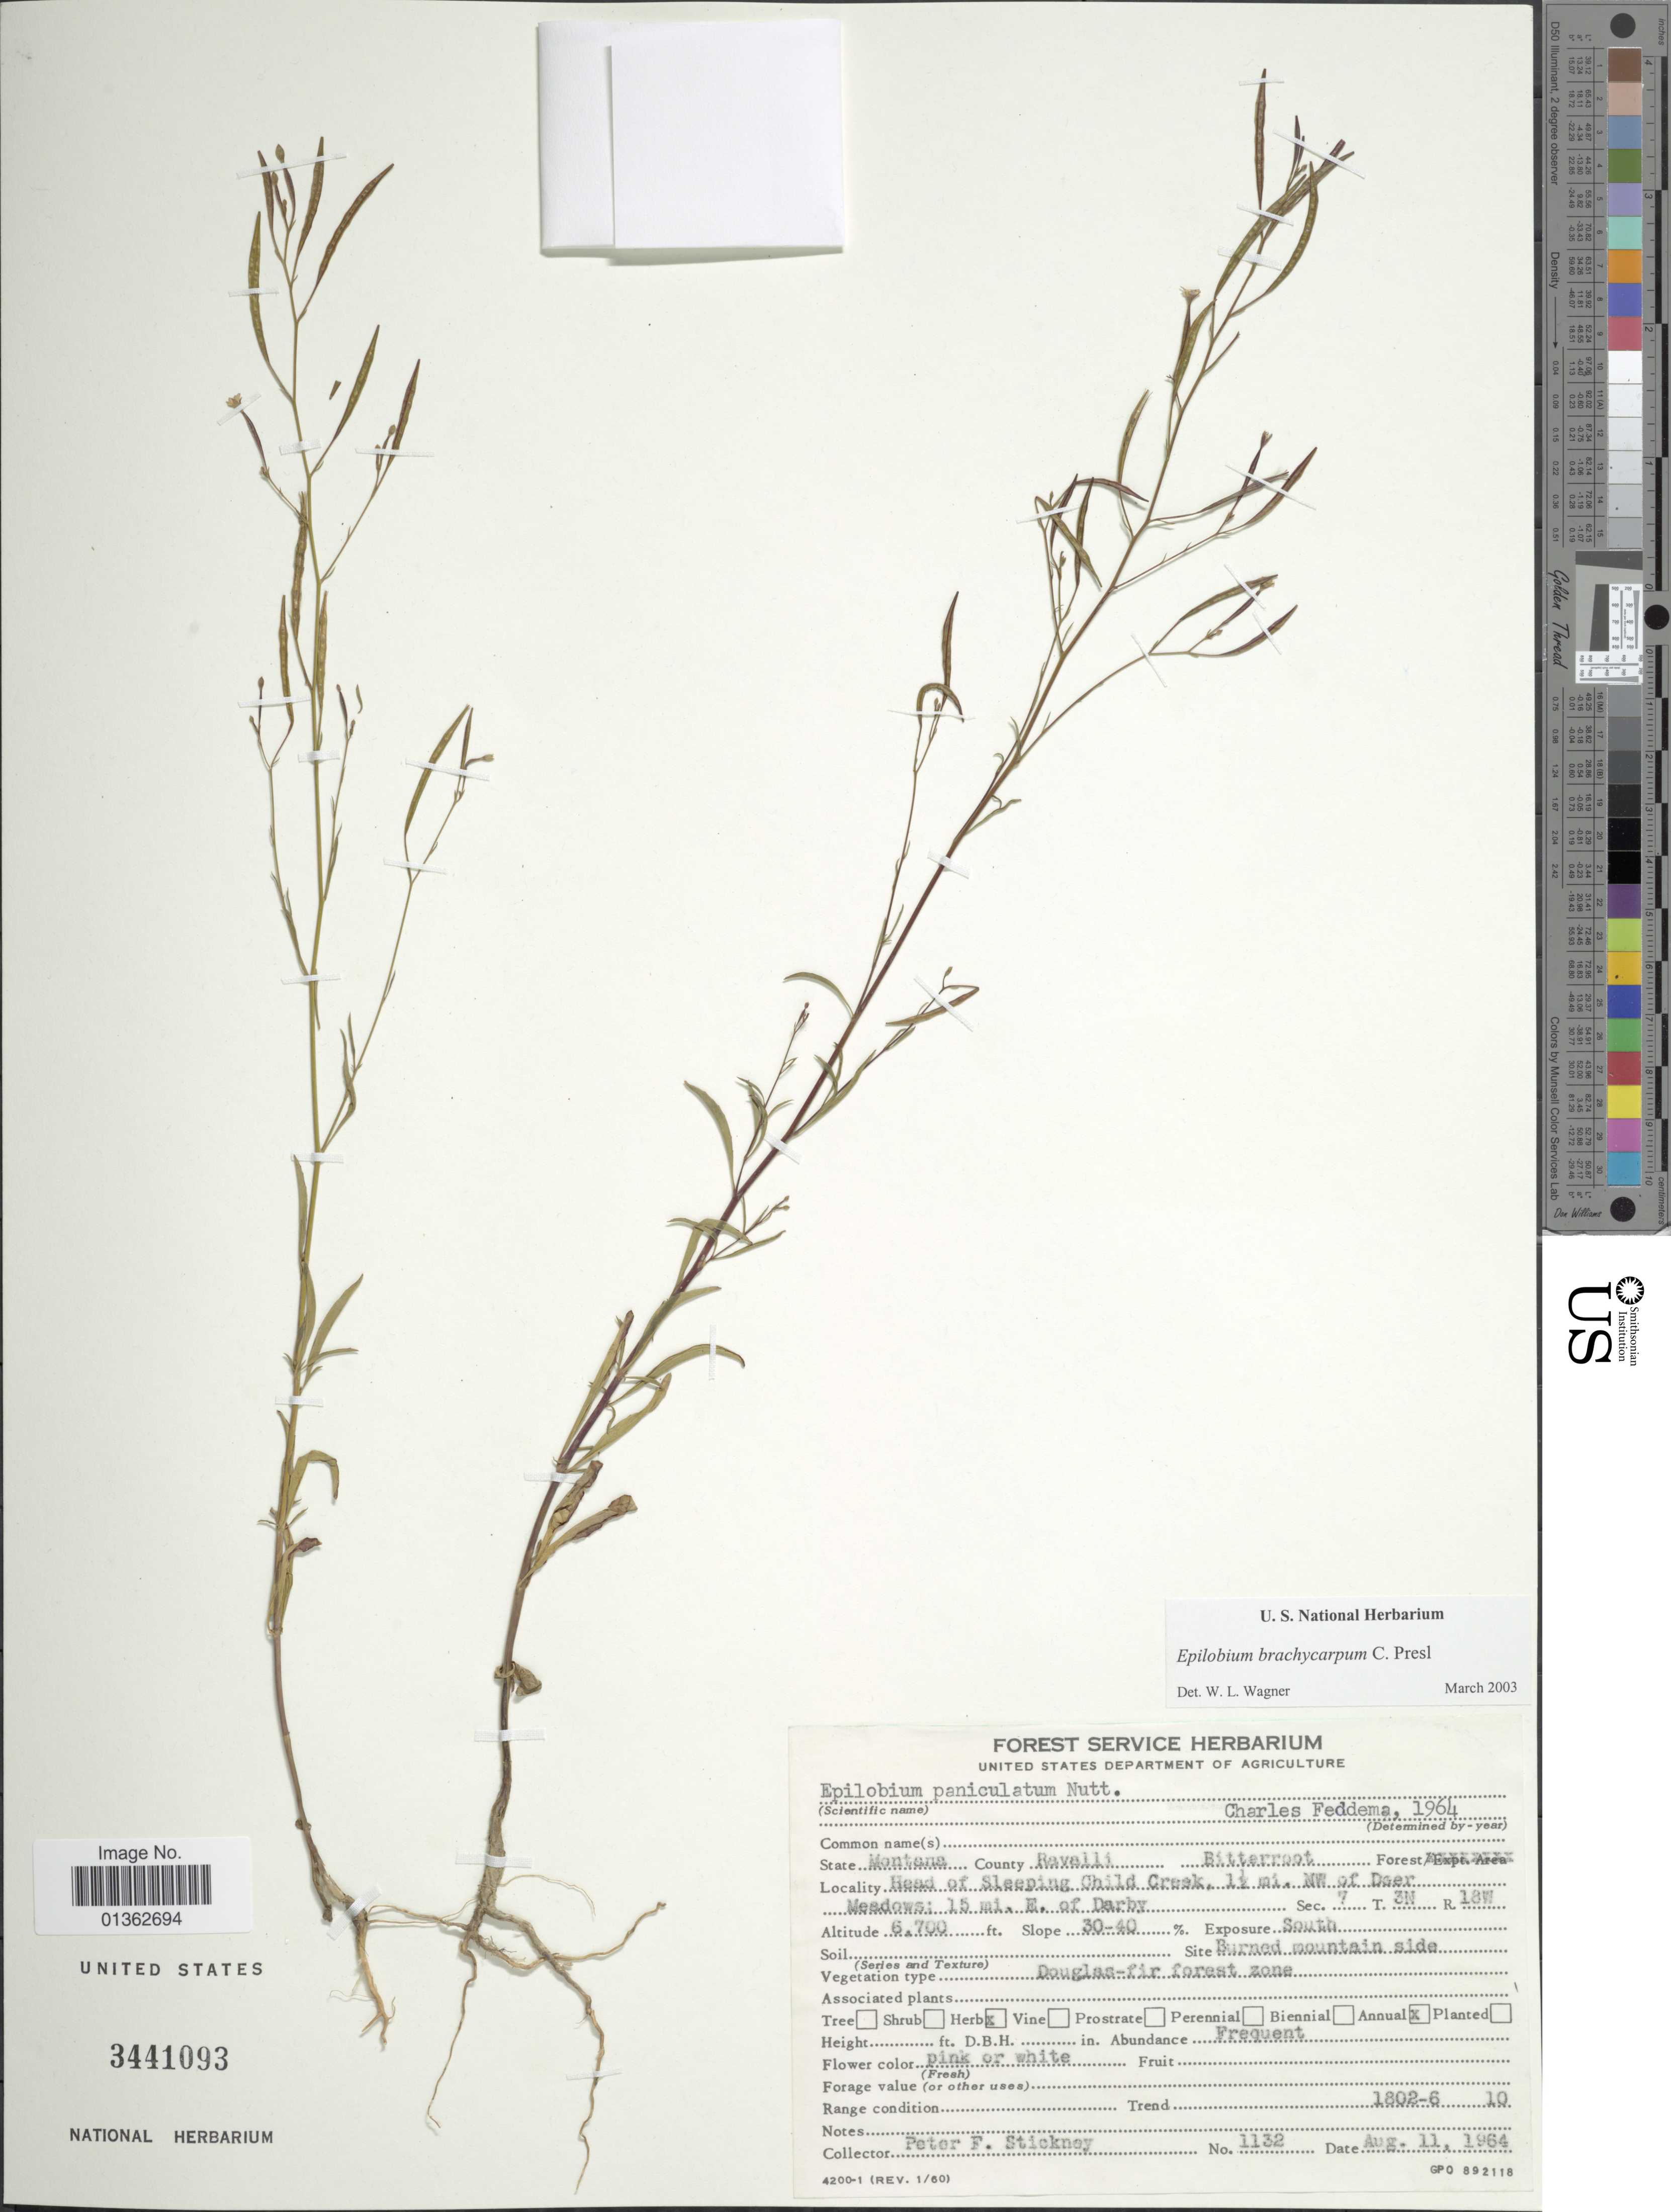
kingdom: Plantae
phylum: Tracheophyta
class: Magnoliopsida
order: Myrtales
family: Onagraceae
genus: Epilobium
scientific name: Epilobium brachycarpum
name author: C. Presl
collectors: P. Stickney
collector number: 1132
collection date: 1964-08-11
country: United States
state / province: Montana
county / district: Ravalli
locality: County Ravalli, Bitterroot Forest. Head of Sleeping Child Creek, 1½ mi. NW of Deer Meadows: 15 mi. E. of Darby.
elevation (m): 2042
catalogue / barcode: US 3441093